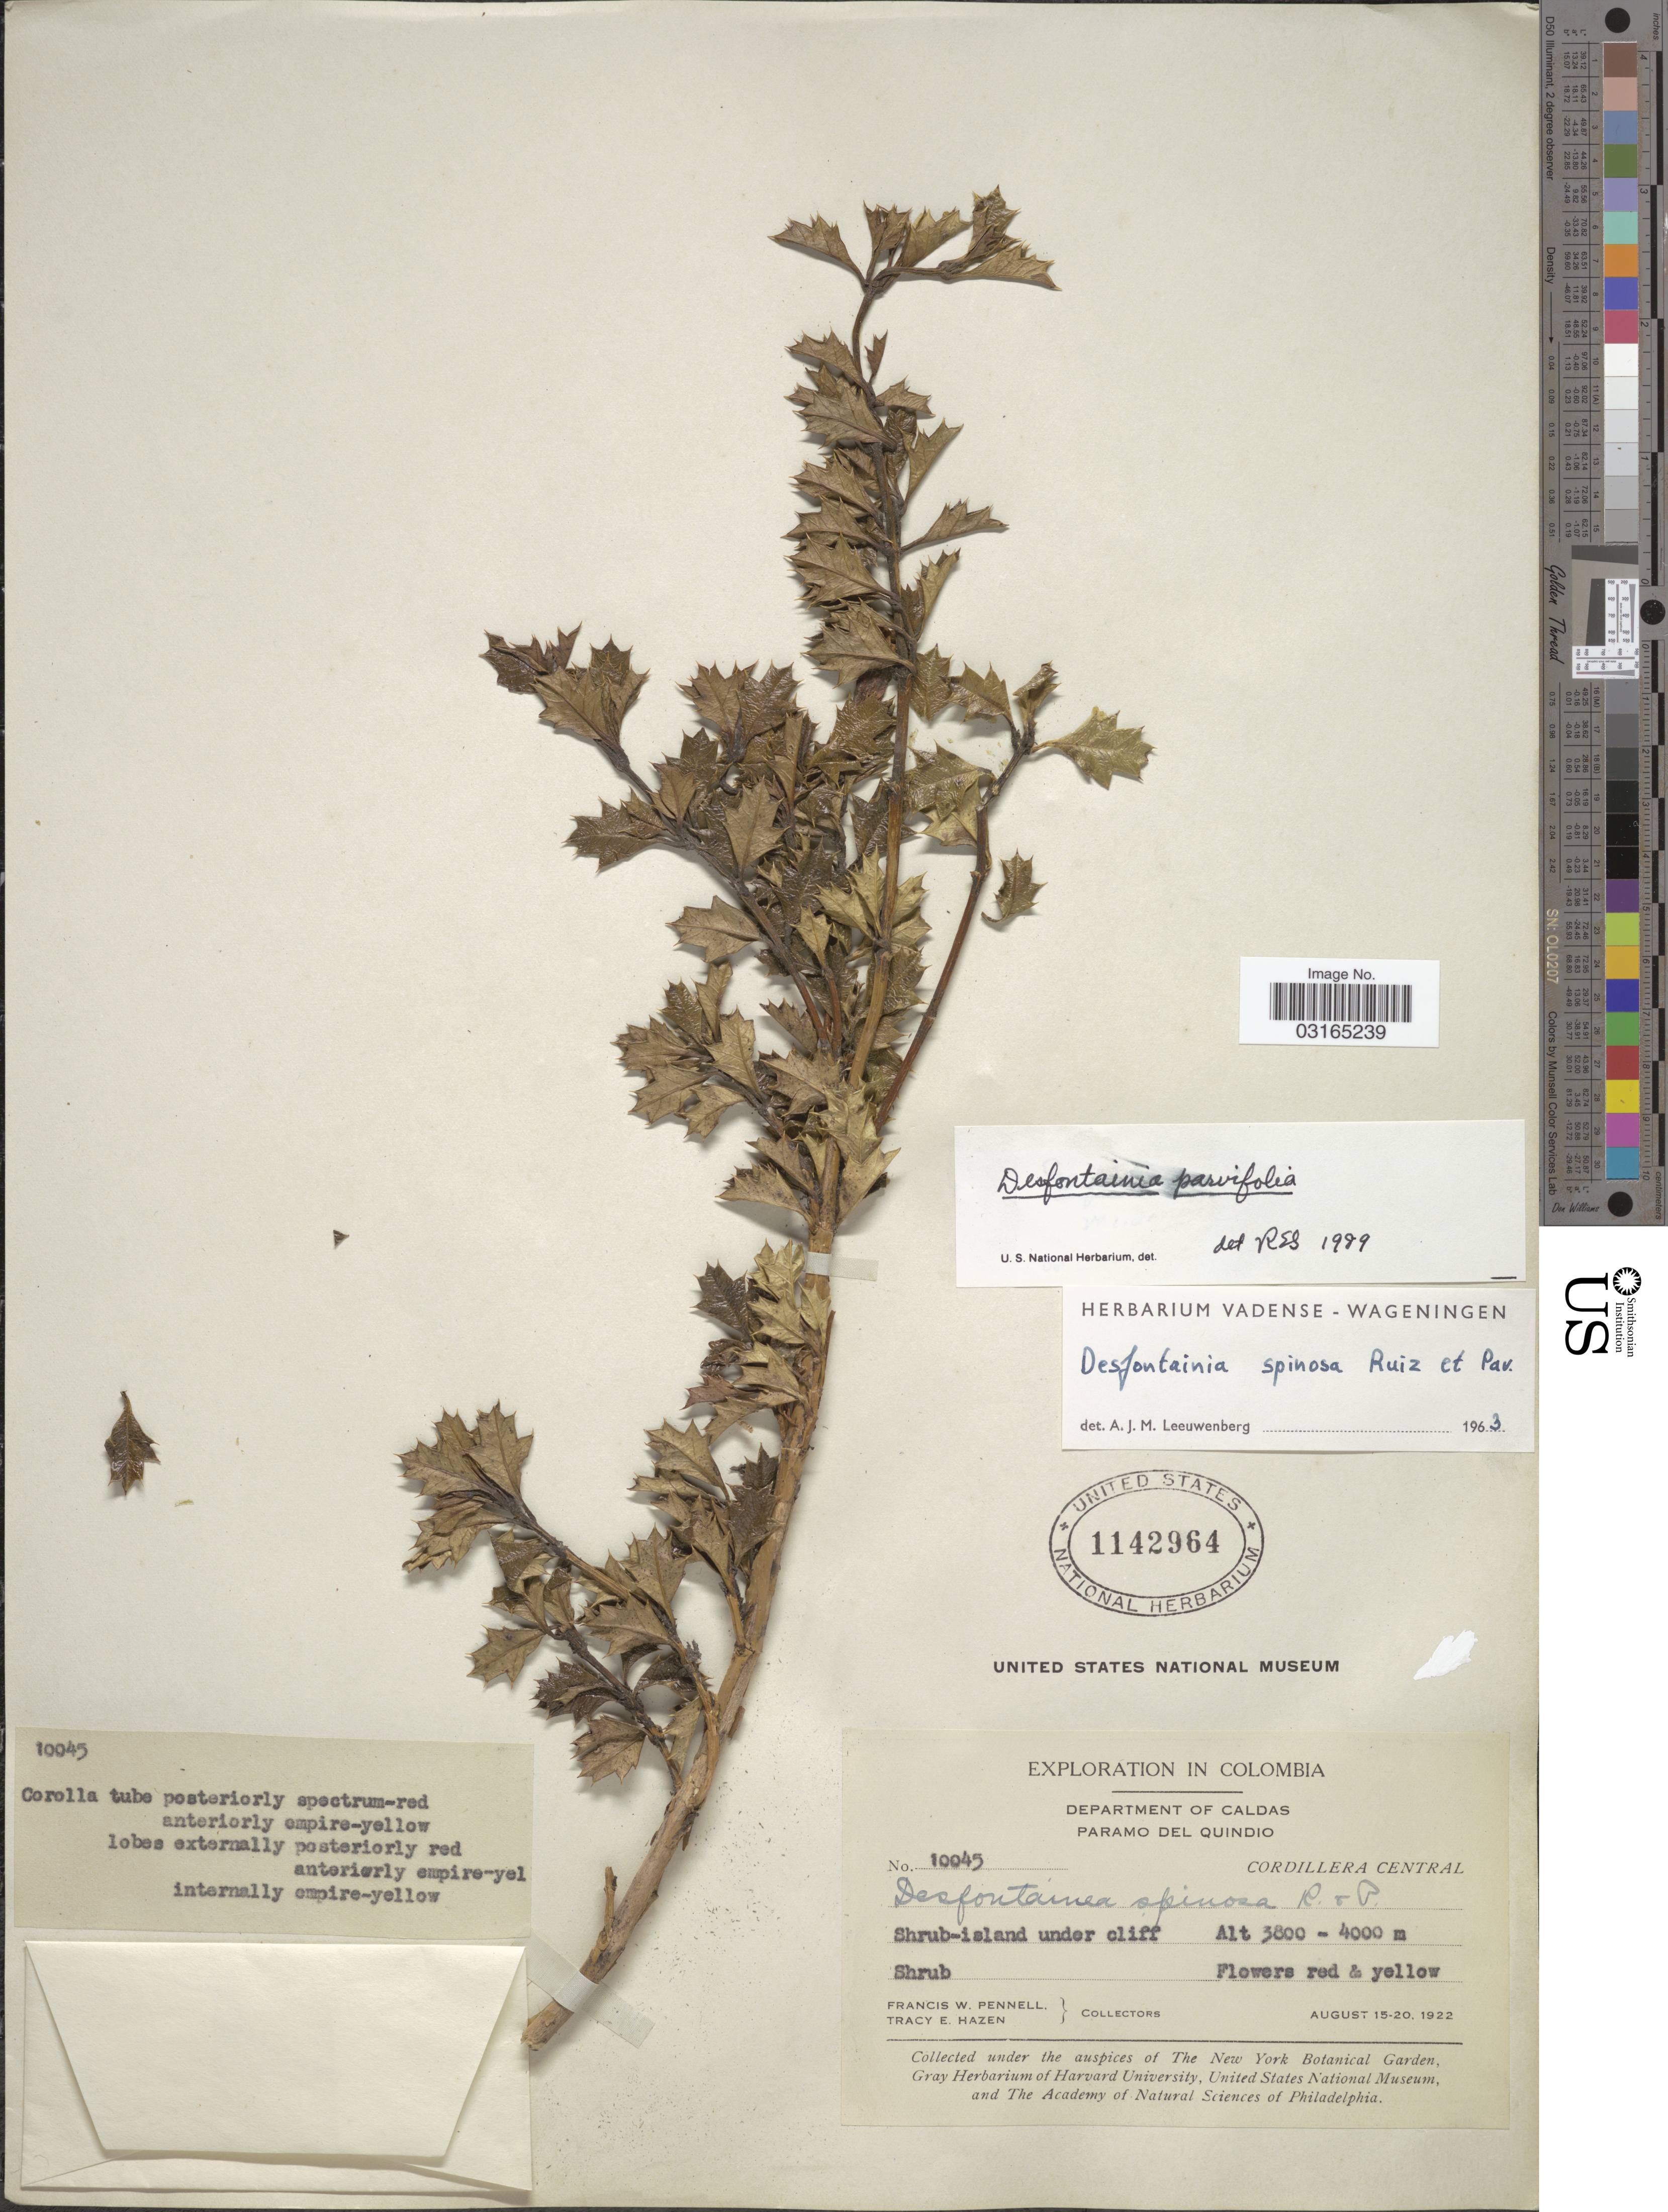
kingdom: Plantae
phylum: Tracheophyta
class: Magnoliopsida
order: Bruniales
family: Columelliaceae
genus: Desfontainia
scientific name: Desfontainia spinosa var. acutangula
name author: (Dunal) R.E. Schult.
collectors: F. W. Pennell & T. E. Hazen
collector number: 10045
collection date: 1922-08-15/1922-08-20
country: Colombia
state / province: Caldas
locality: Department of Caldas. Paramo del Quindio. Cordillera Central.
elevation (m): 3800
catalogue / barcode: US 1142964